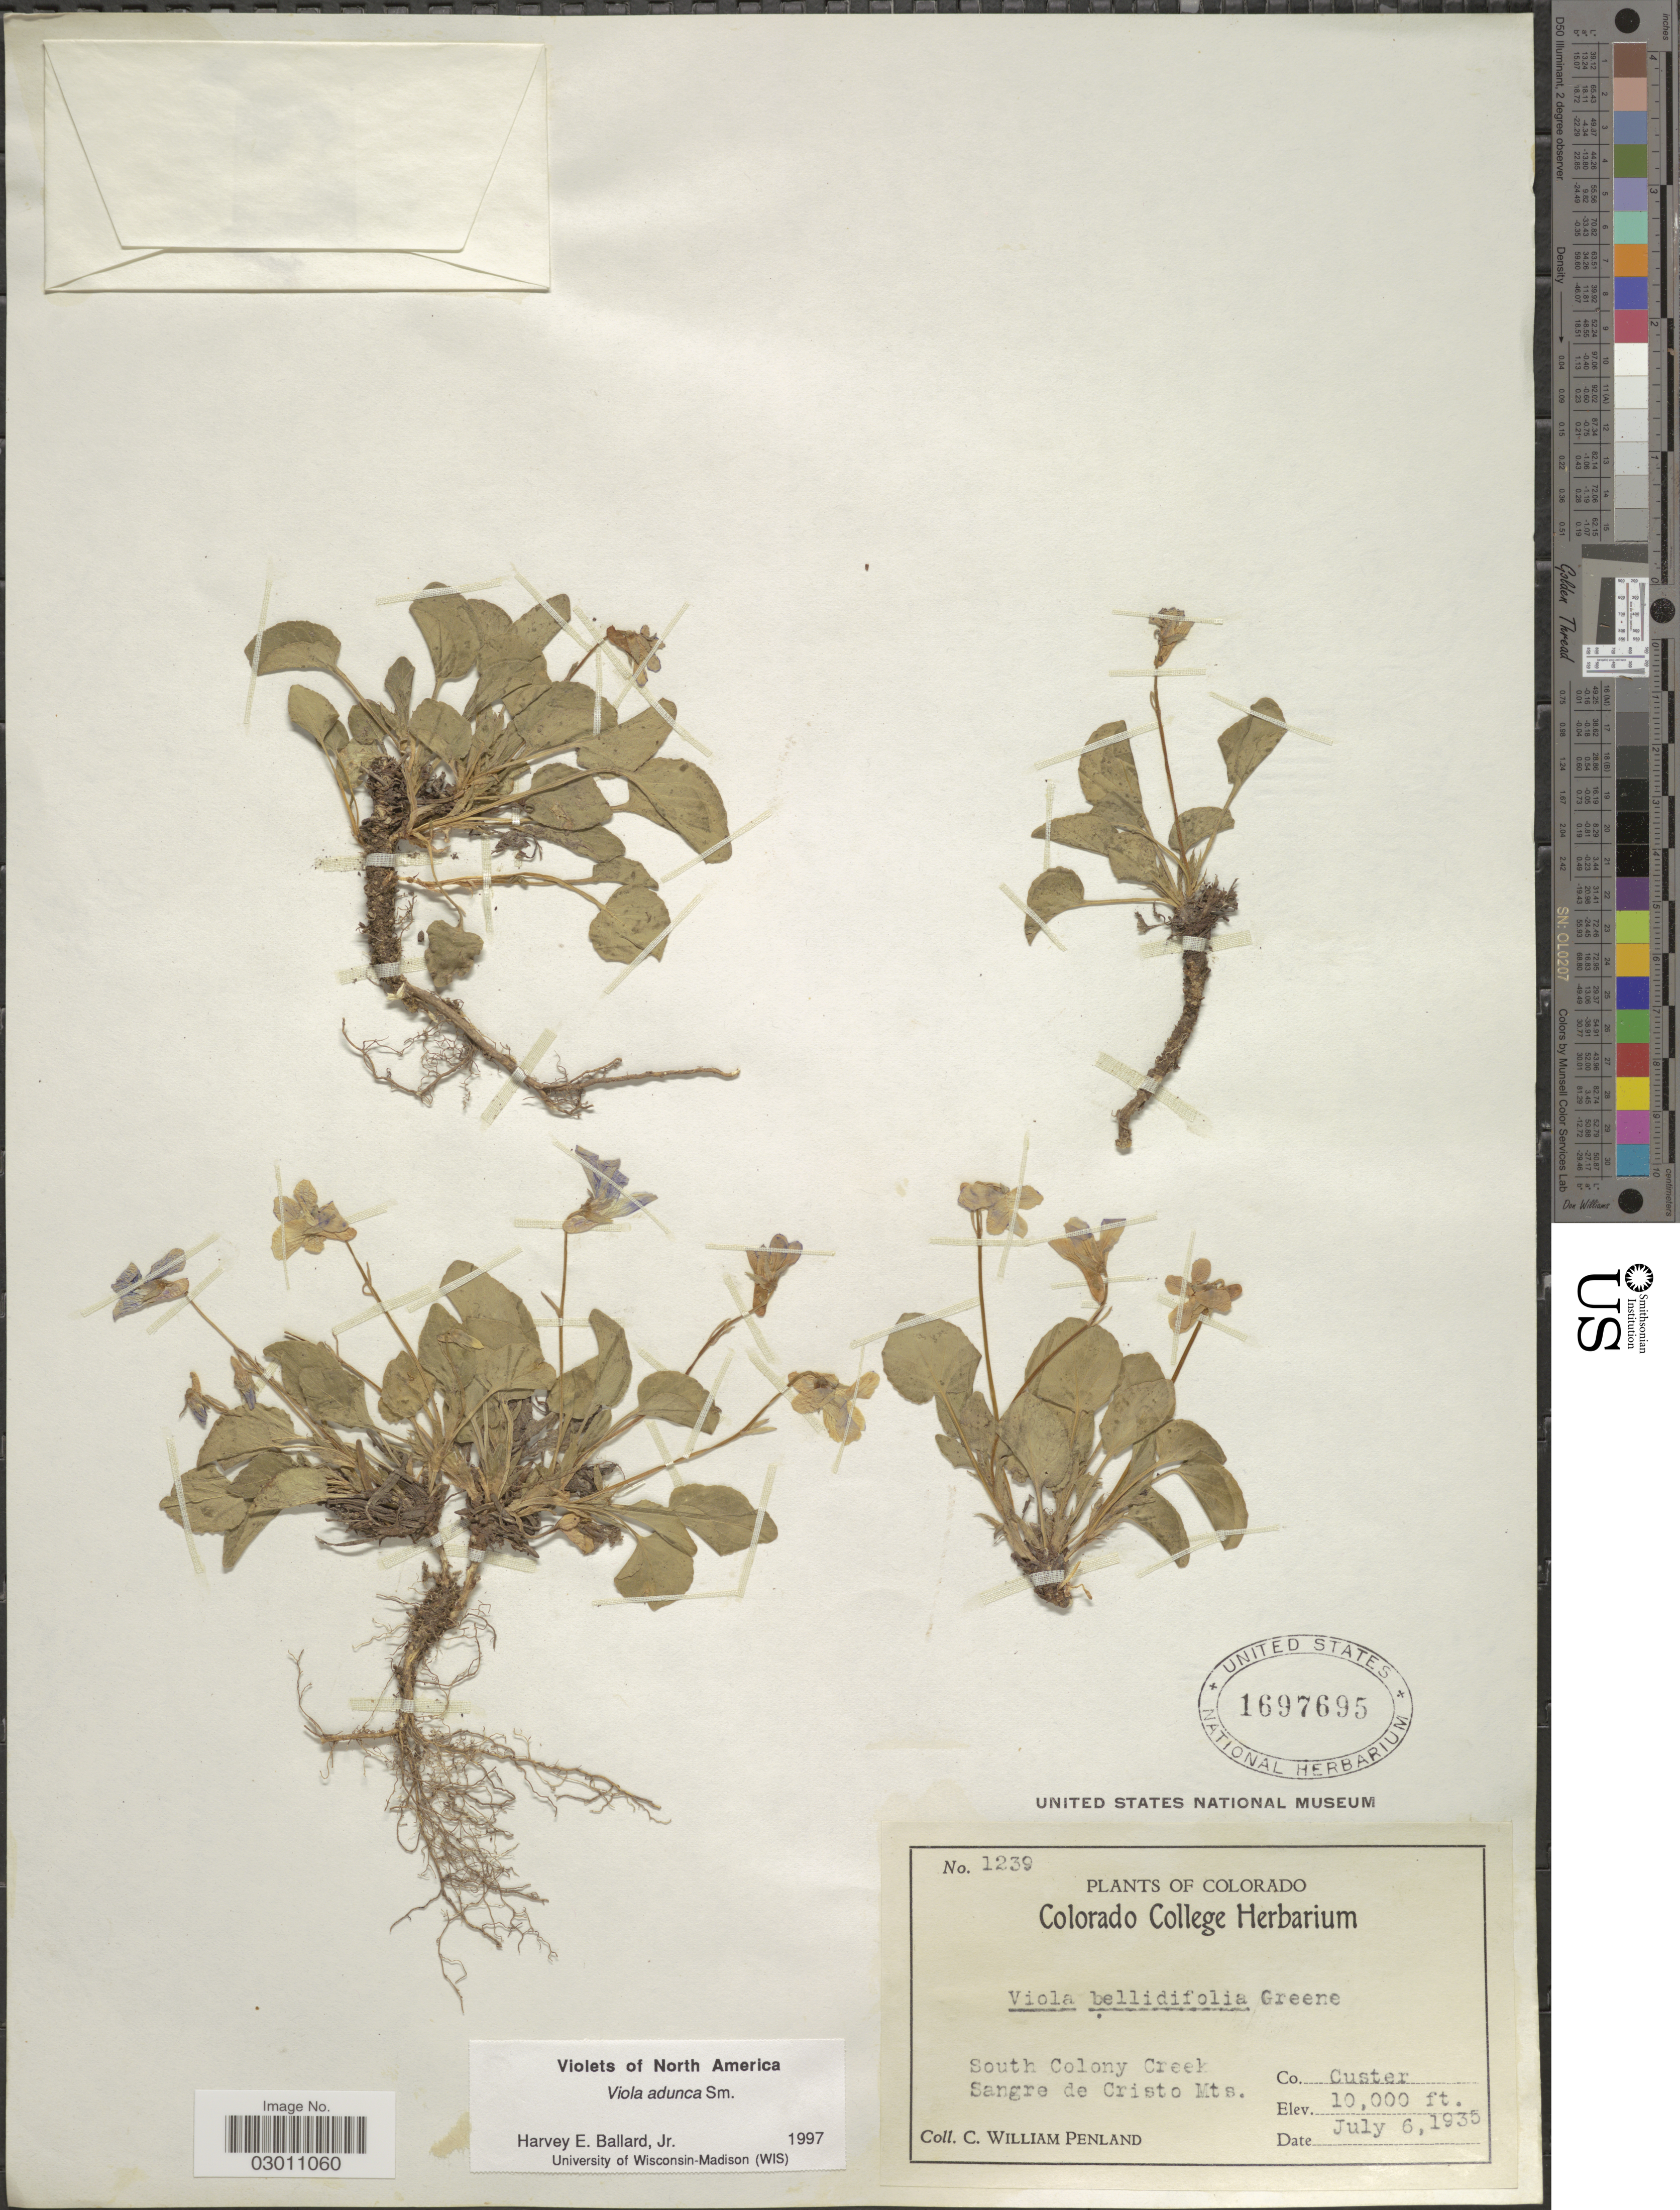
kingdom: Plantae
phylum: Tracheophyta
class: Magnoliopsida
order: Malpighiales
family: Violaceae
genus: Viola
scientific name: Viola adunca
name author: Sm.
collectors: C. W. Penland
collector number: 1239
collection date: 1935-07-06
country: United States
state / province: Colorado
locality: South Colony Creek. Sangre de Cristo Mts. Co. Custer.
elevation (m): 3048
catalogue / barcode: US 1697695